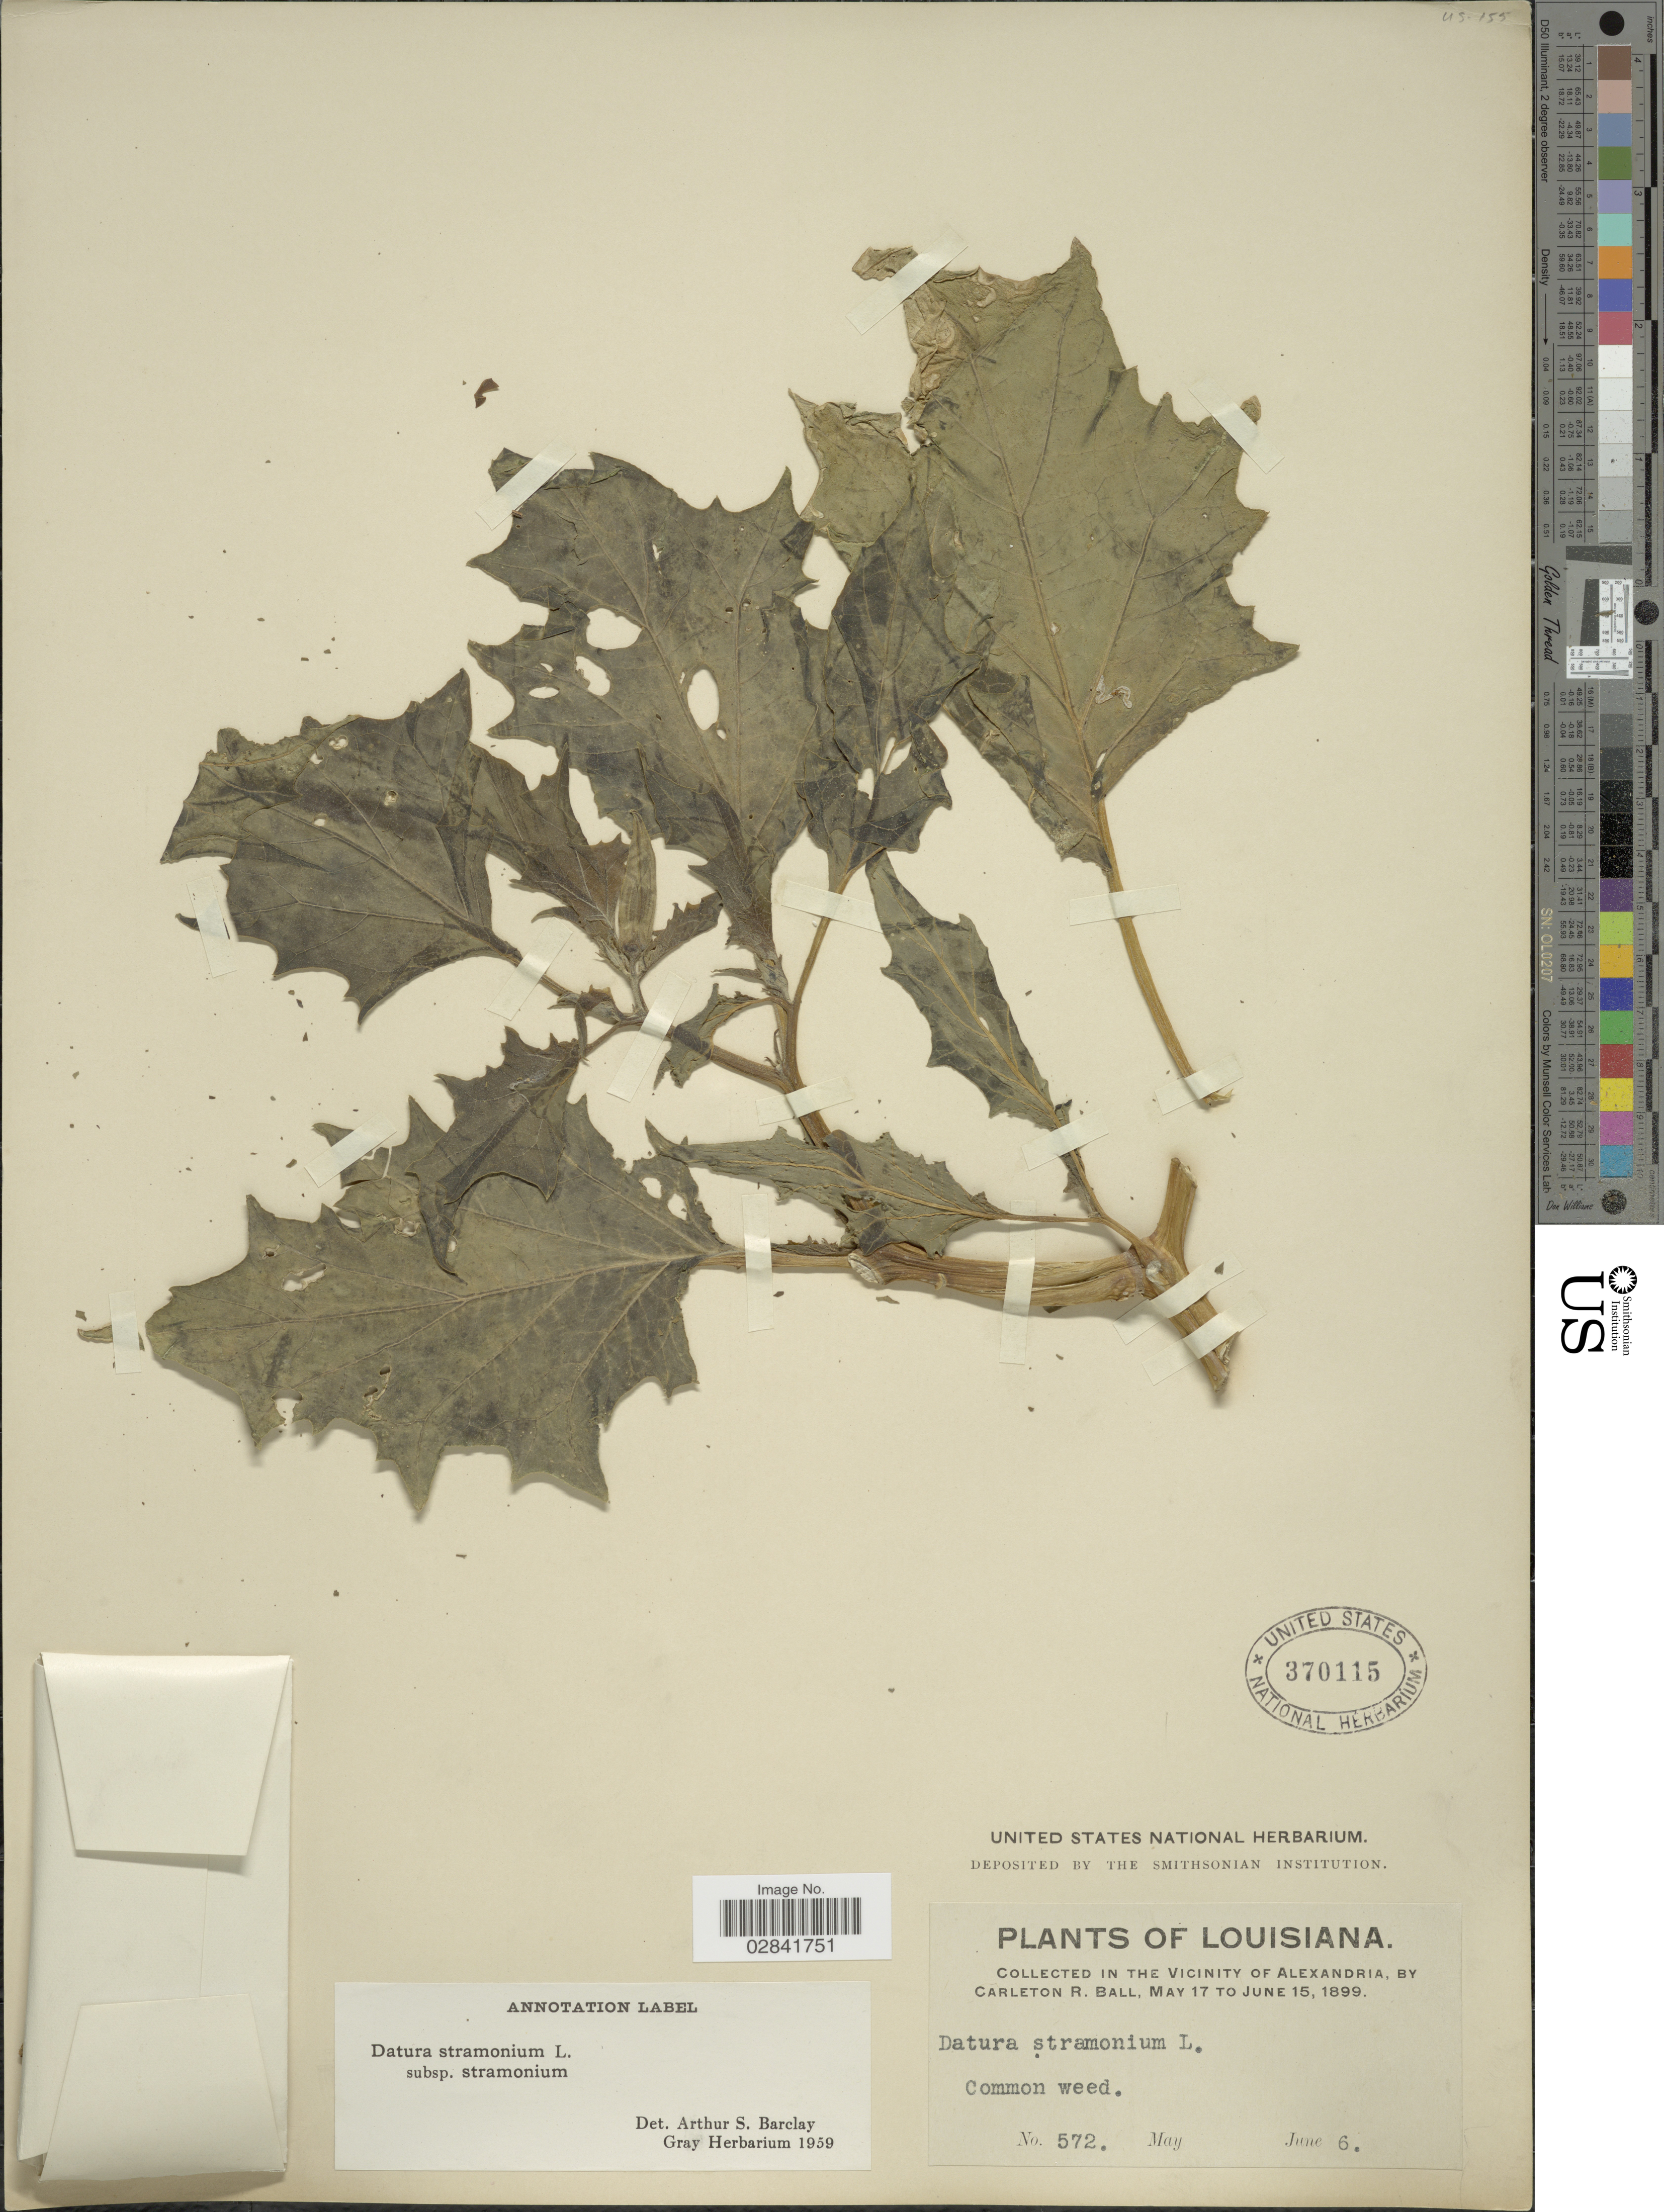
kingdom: Plantae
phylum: Tracheophyta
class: Magnoliopsida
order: Solanales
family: Solanaceae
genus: Datura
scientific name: Datura stramonium subsp. stramonium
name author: L.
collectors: C. R. Ball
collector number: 572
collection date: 1899-06-06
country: United States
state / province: Louisiana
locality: In the vicinity of Alexandria.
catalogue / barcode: US 370115